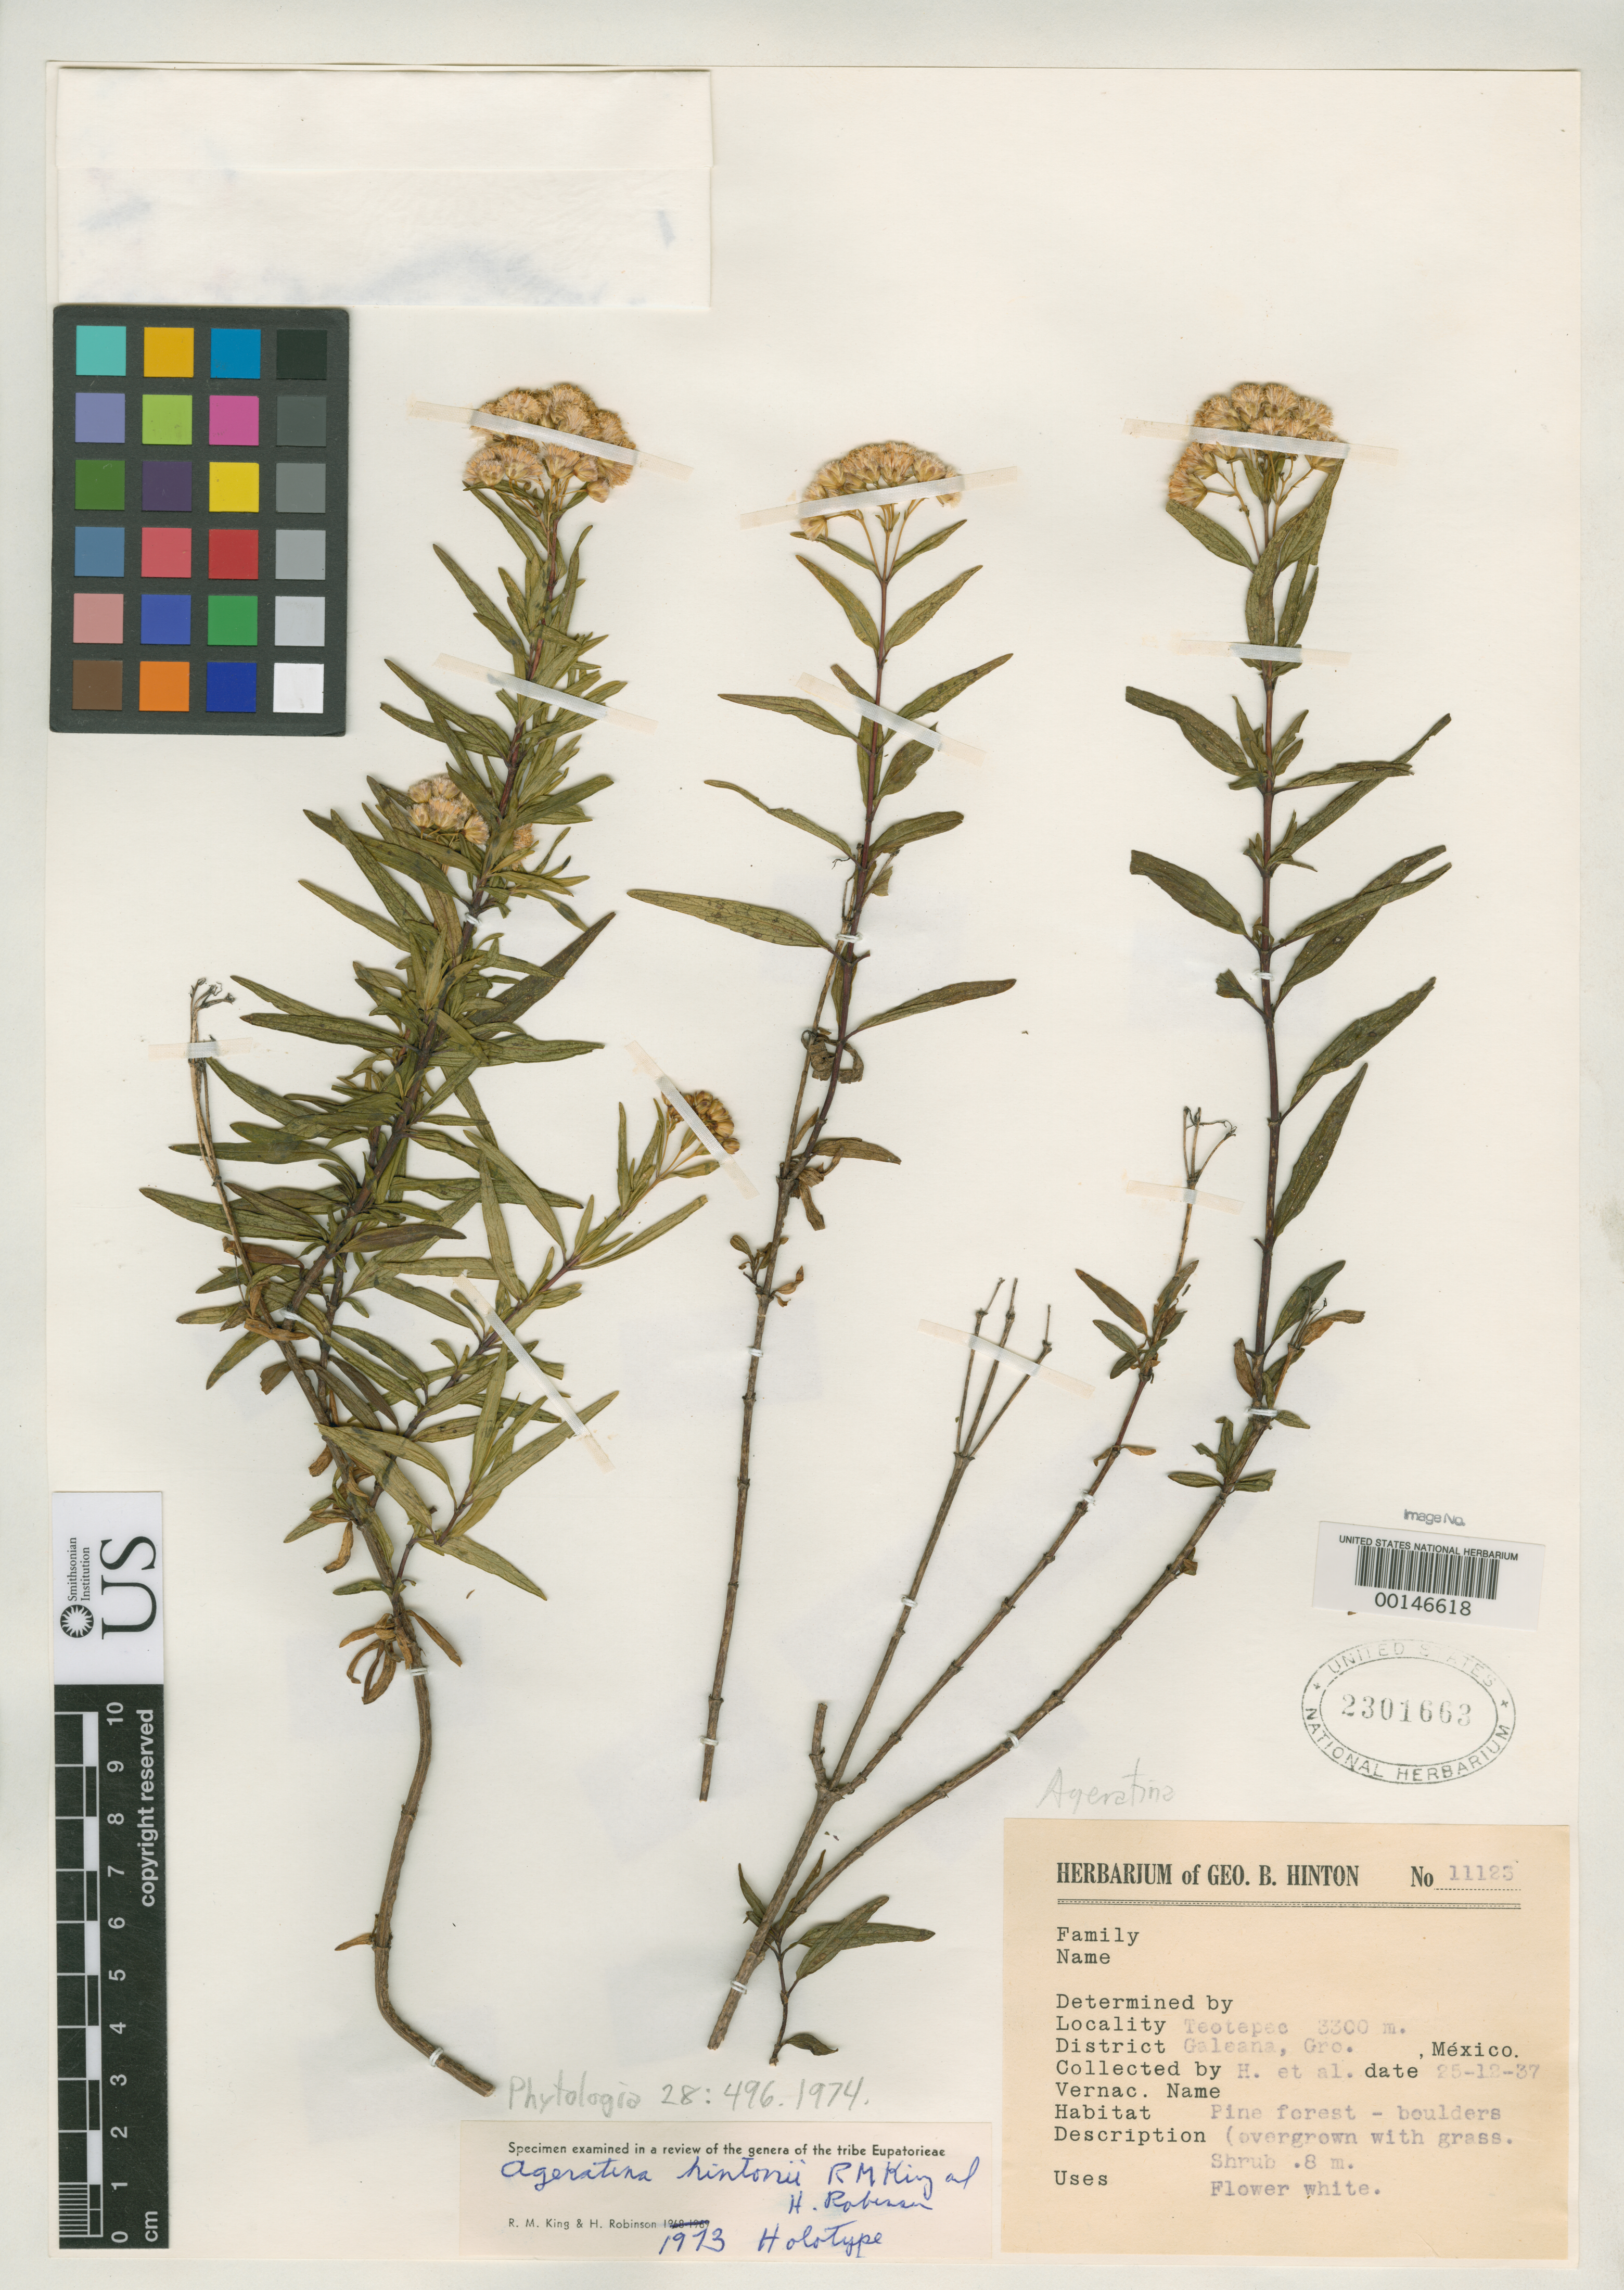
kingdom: Plantae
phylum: Tracheophyta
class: Magnoliopsida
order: Asterales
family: Asteraceae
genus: Ageratina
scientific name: Ageratina hintonii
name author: R.M. King & H. Rob.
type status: Holotype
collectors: G. B. Hinton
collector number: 11125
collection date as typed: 25 Dec 1937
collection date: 1937-12-25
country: Mexico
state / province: Guerrero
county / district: Galeana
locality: Teotepec.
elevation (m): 3300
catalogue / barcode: US 2301663